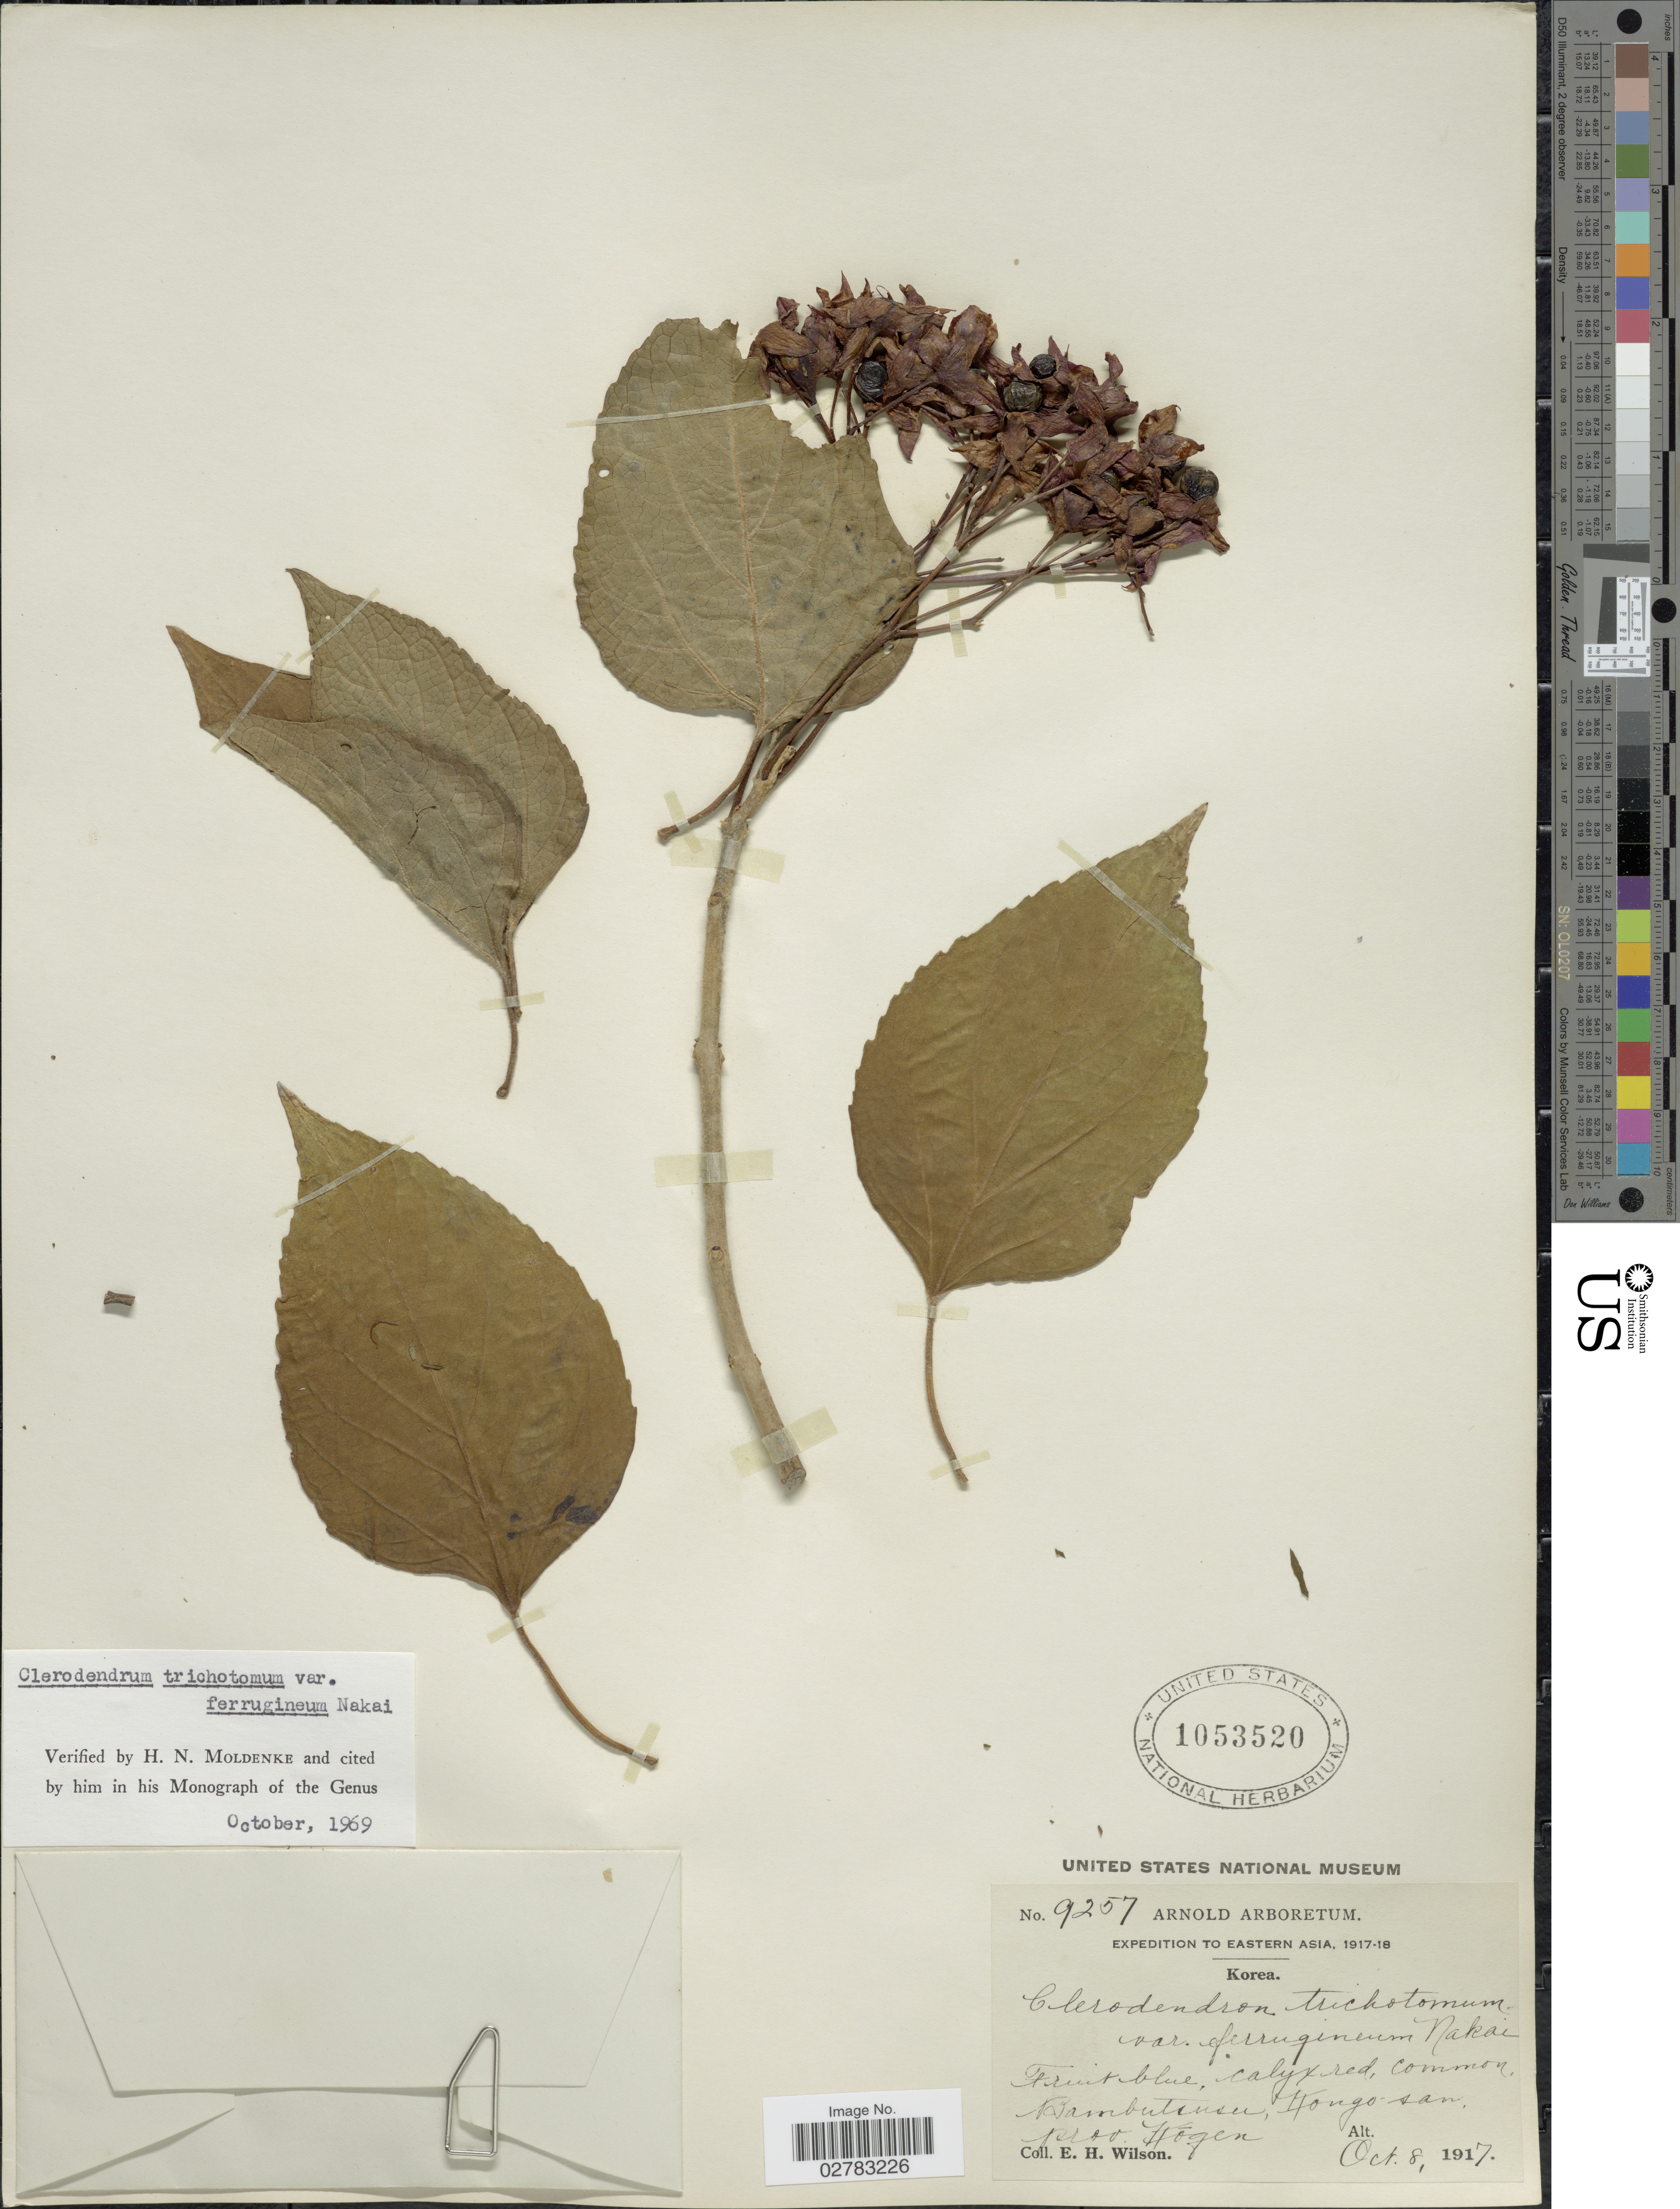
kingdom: Plantae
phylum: Tracheophyta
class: Magnoliopsida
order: Lamiales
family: Lamiaceae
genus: Clerodendrum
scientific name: Clerodendrum trichotomum var. ferrugineum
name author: Nakai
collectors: E. Wilson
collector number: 9257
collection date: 1917-10-08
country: North Korea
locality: Eastern Asia, Korea, Bambutsusu, Kongo-san, prov. Kogen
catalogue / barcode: US 1053520